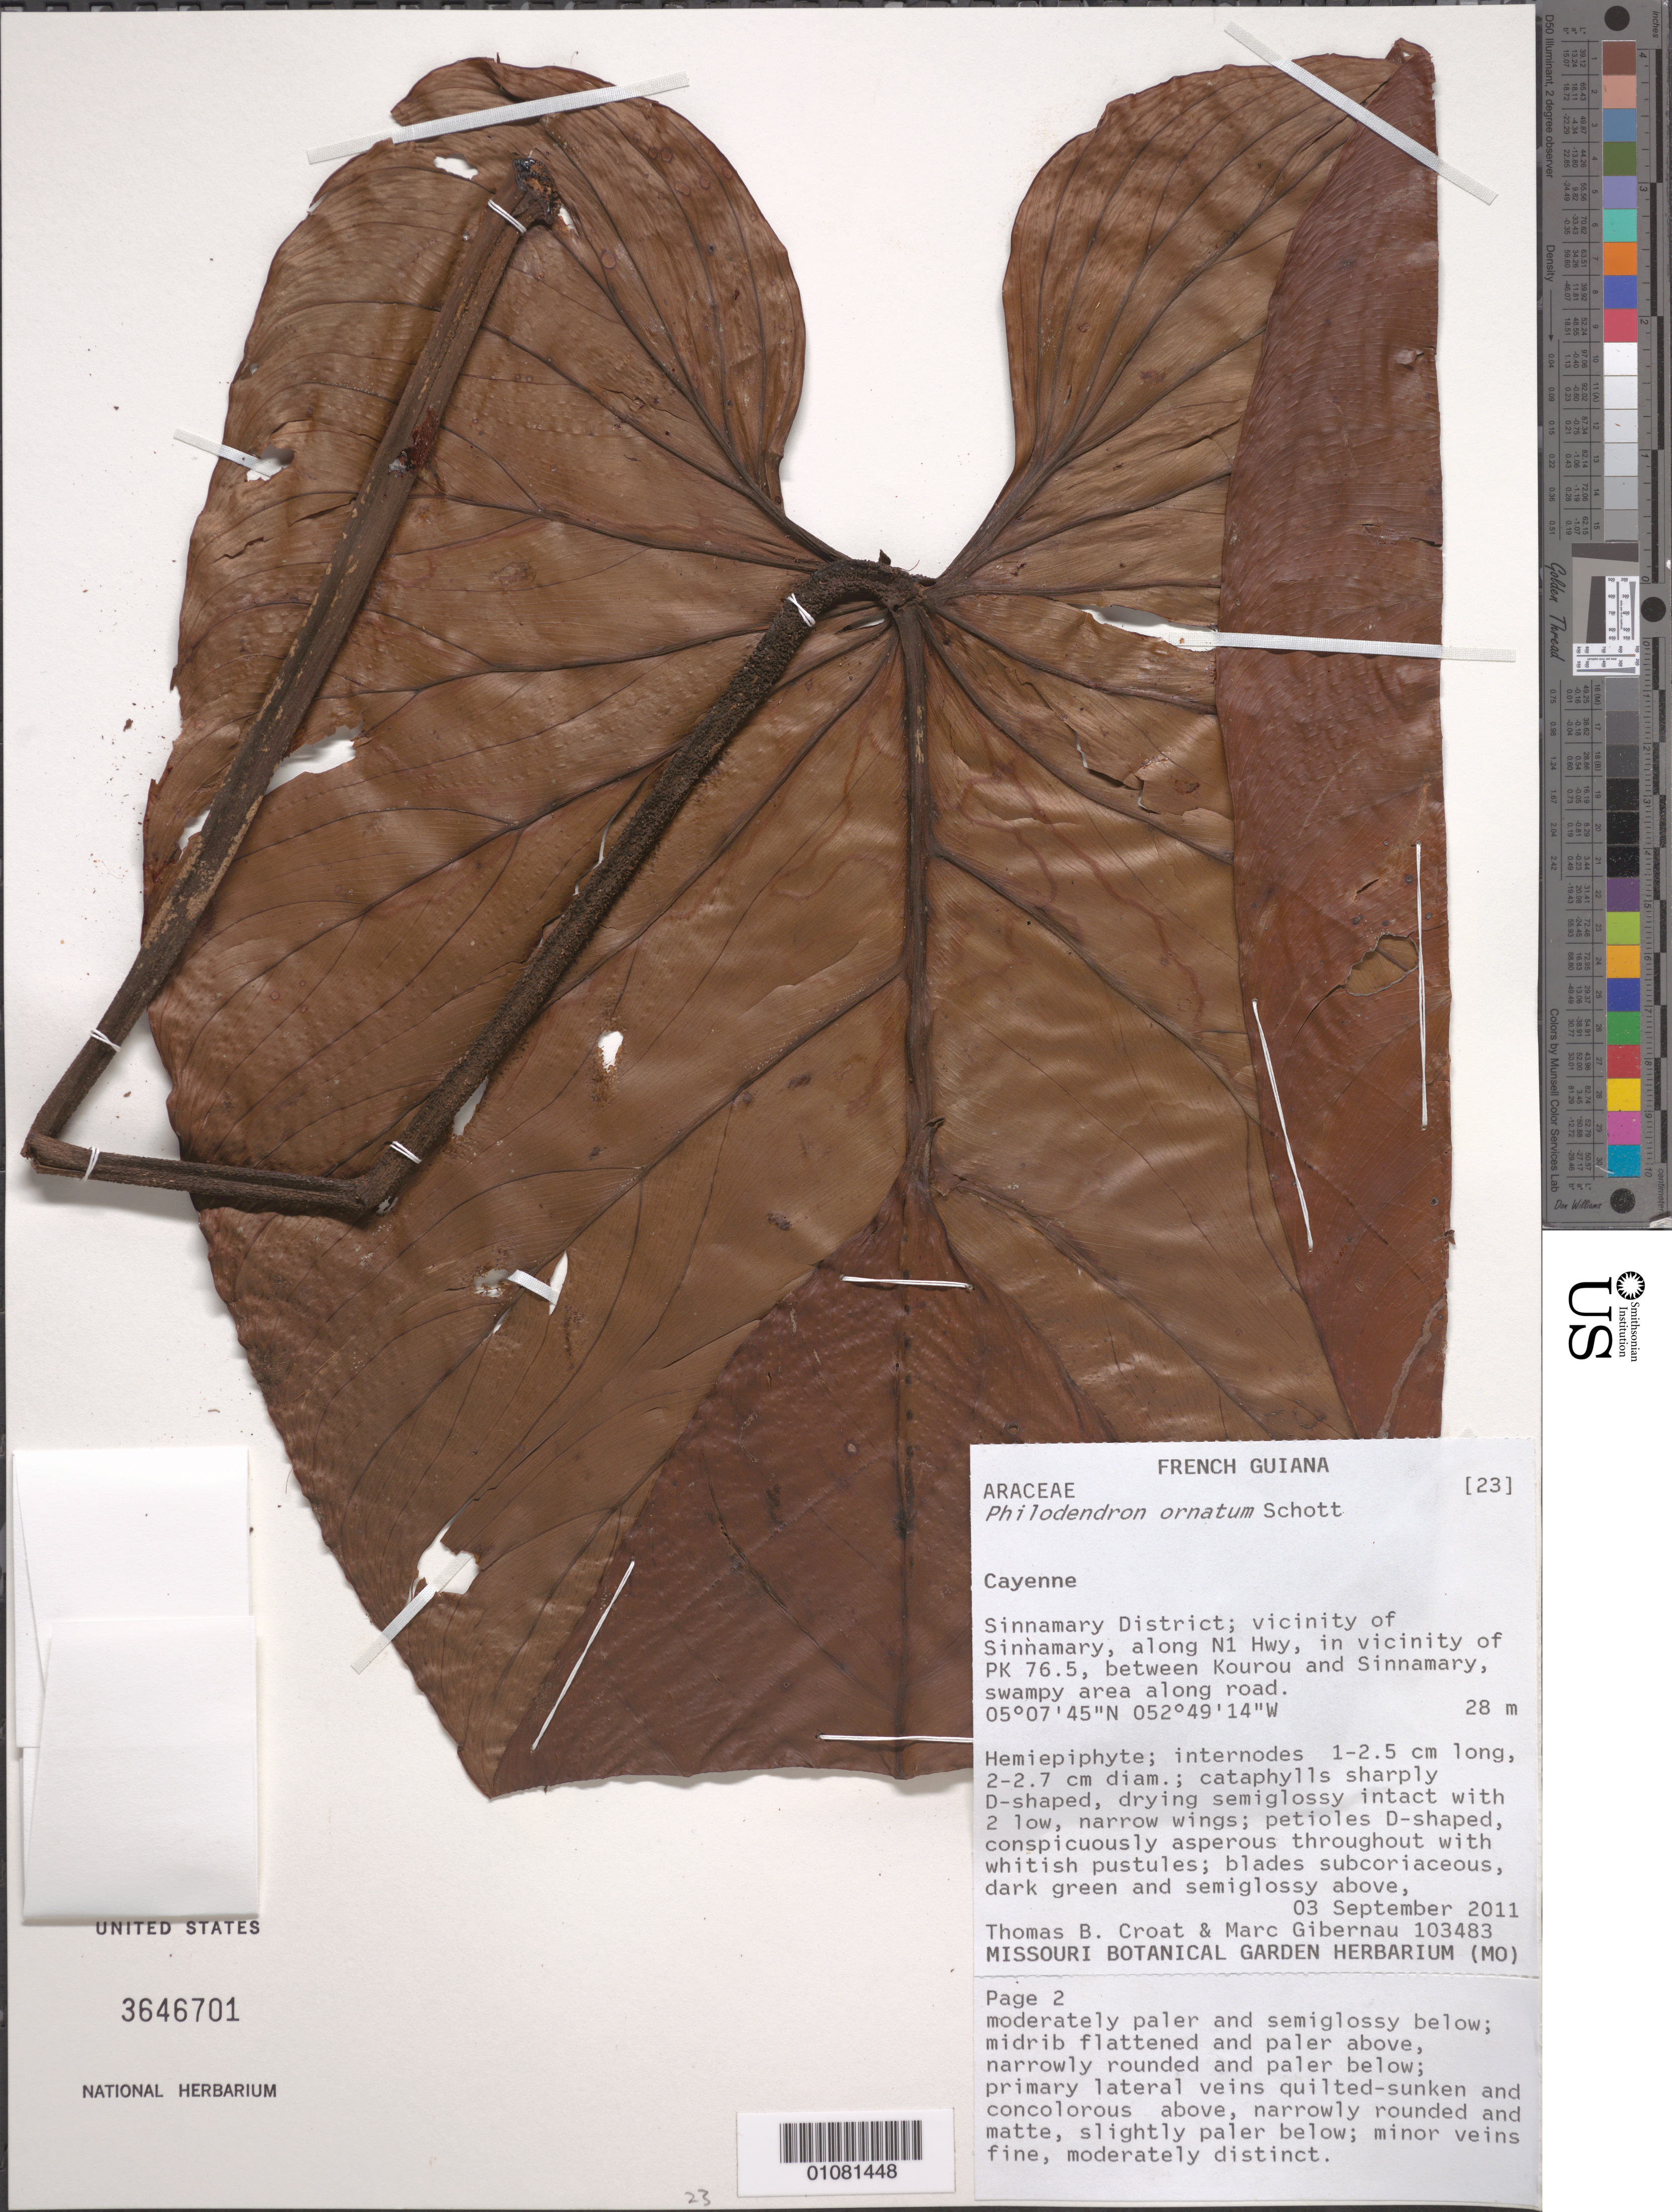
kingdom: Plantae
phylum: Tracheophyta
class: Liliopsida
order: Alismatales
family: Araceae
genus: Philodendron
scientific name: Philodendron ornatum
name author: Schott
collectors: T. B. Croat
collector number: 103483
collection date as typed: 3-Sep-11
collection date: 1911-09-03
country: French Guiana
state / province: Cayenne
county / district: Sinnamary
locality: Sinnamary vic., along N1 Hwy, in vic of PK 76.5, between Kourou and Sinnamary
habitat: Swampy area along road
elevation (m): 28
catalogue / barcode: US 3646701